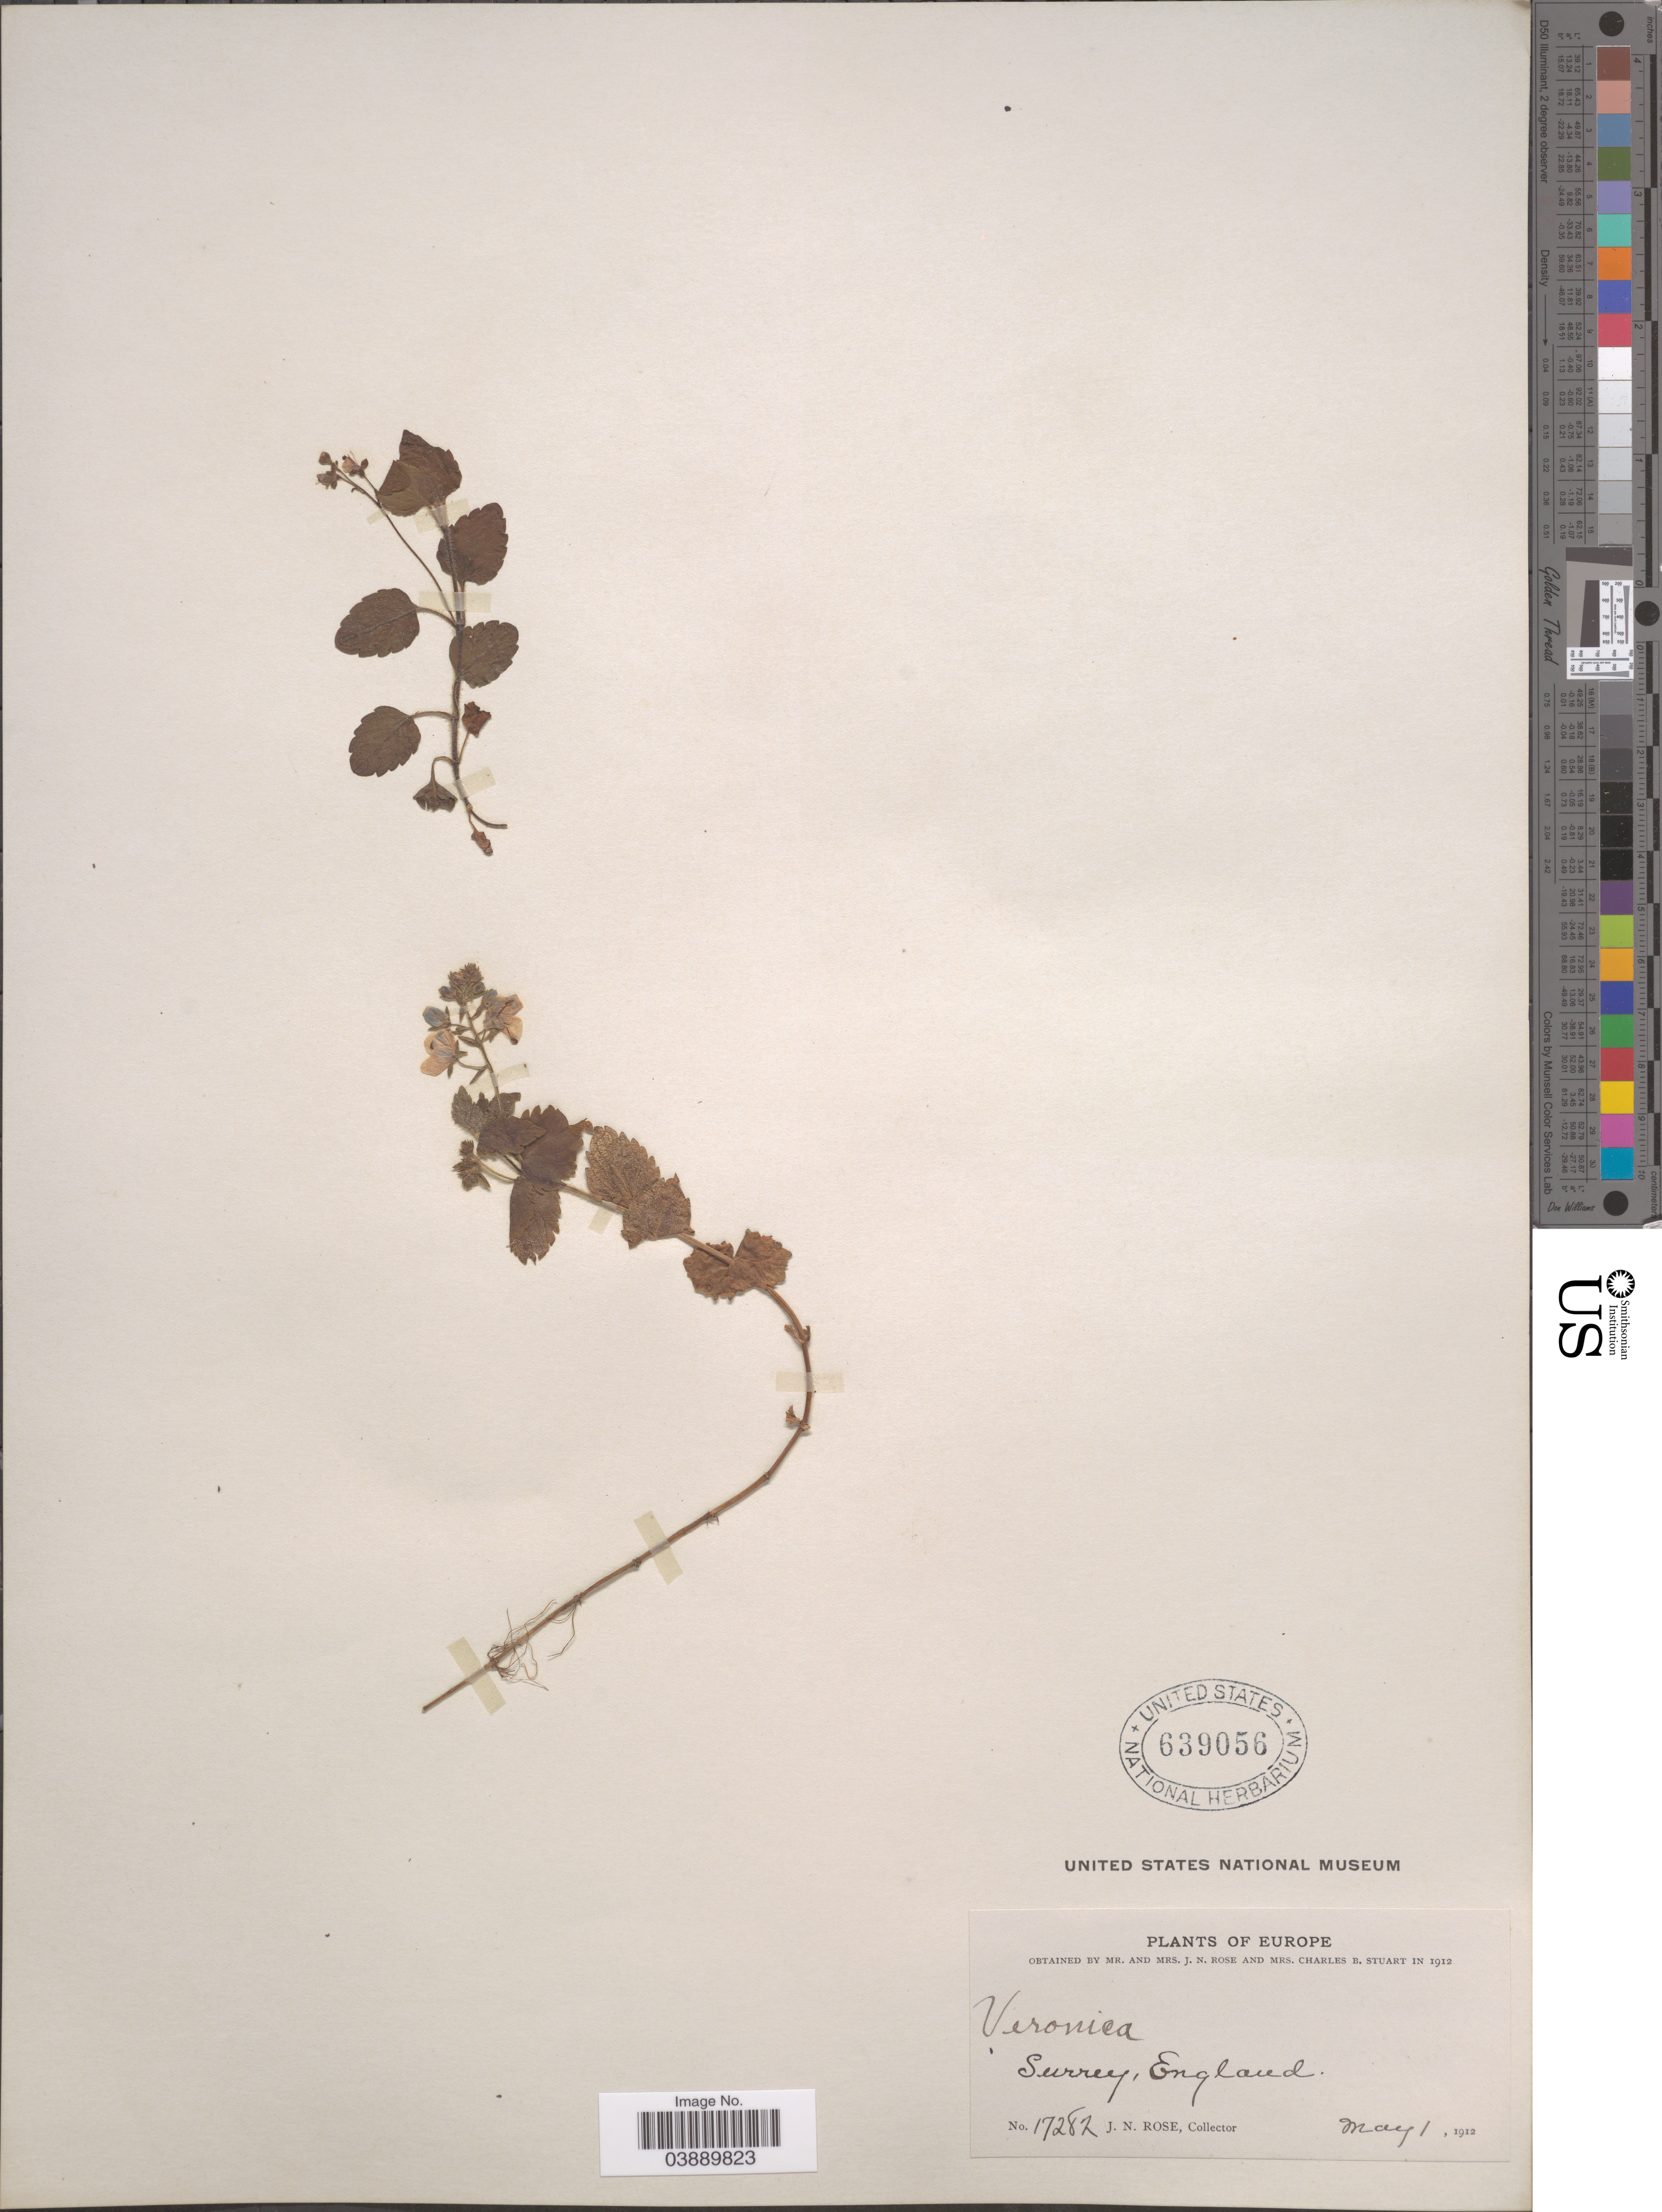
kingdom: Plantae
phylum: Tracheophyta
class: Magnoliopsida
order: Lamiales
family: Plantaginaceae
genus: Veronica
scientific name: Veronica chamaedrys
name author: L.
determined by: Albach, Dirk C.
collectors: J. N. Rose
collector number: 17282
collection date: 1912-05-01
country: United Kingdom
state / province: England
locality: Surrey.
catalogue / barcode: US 639056